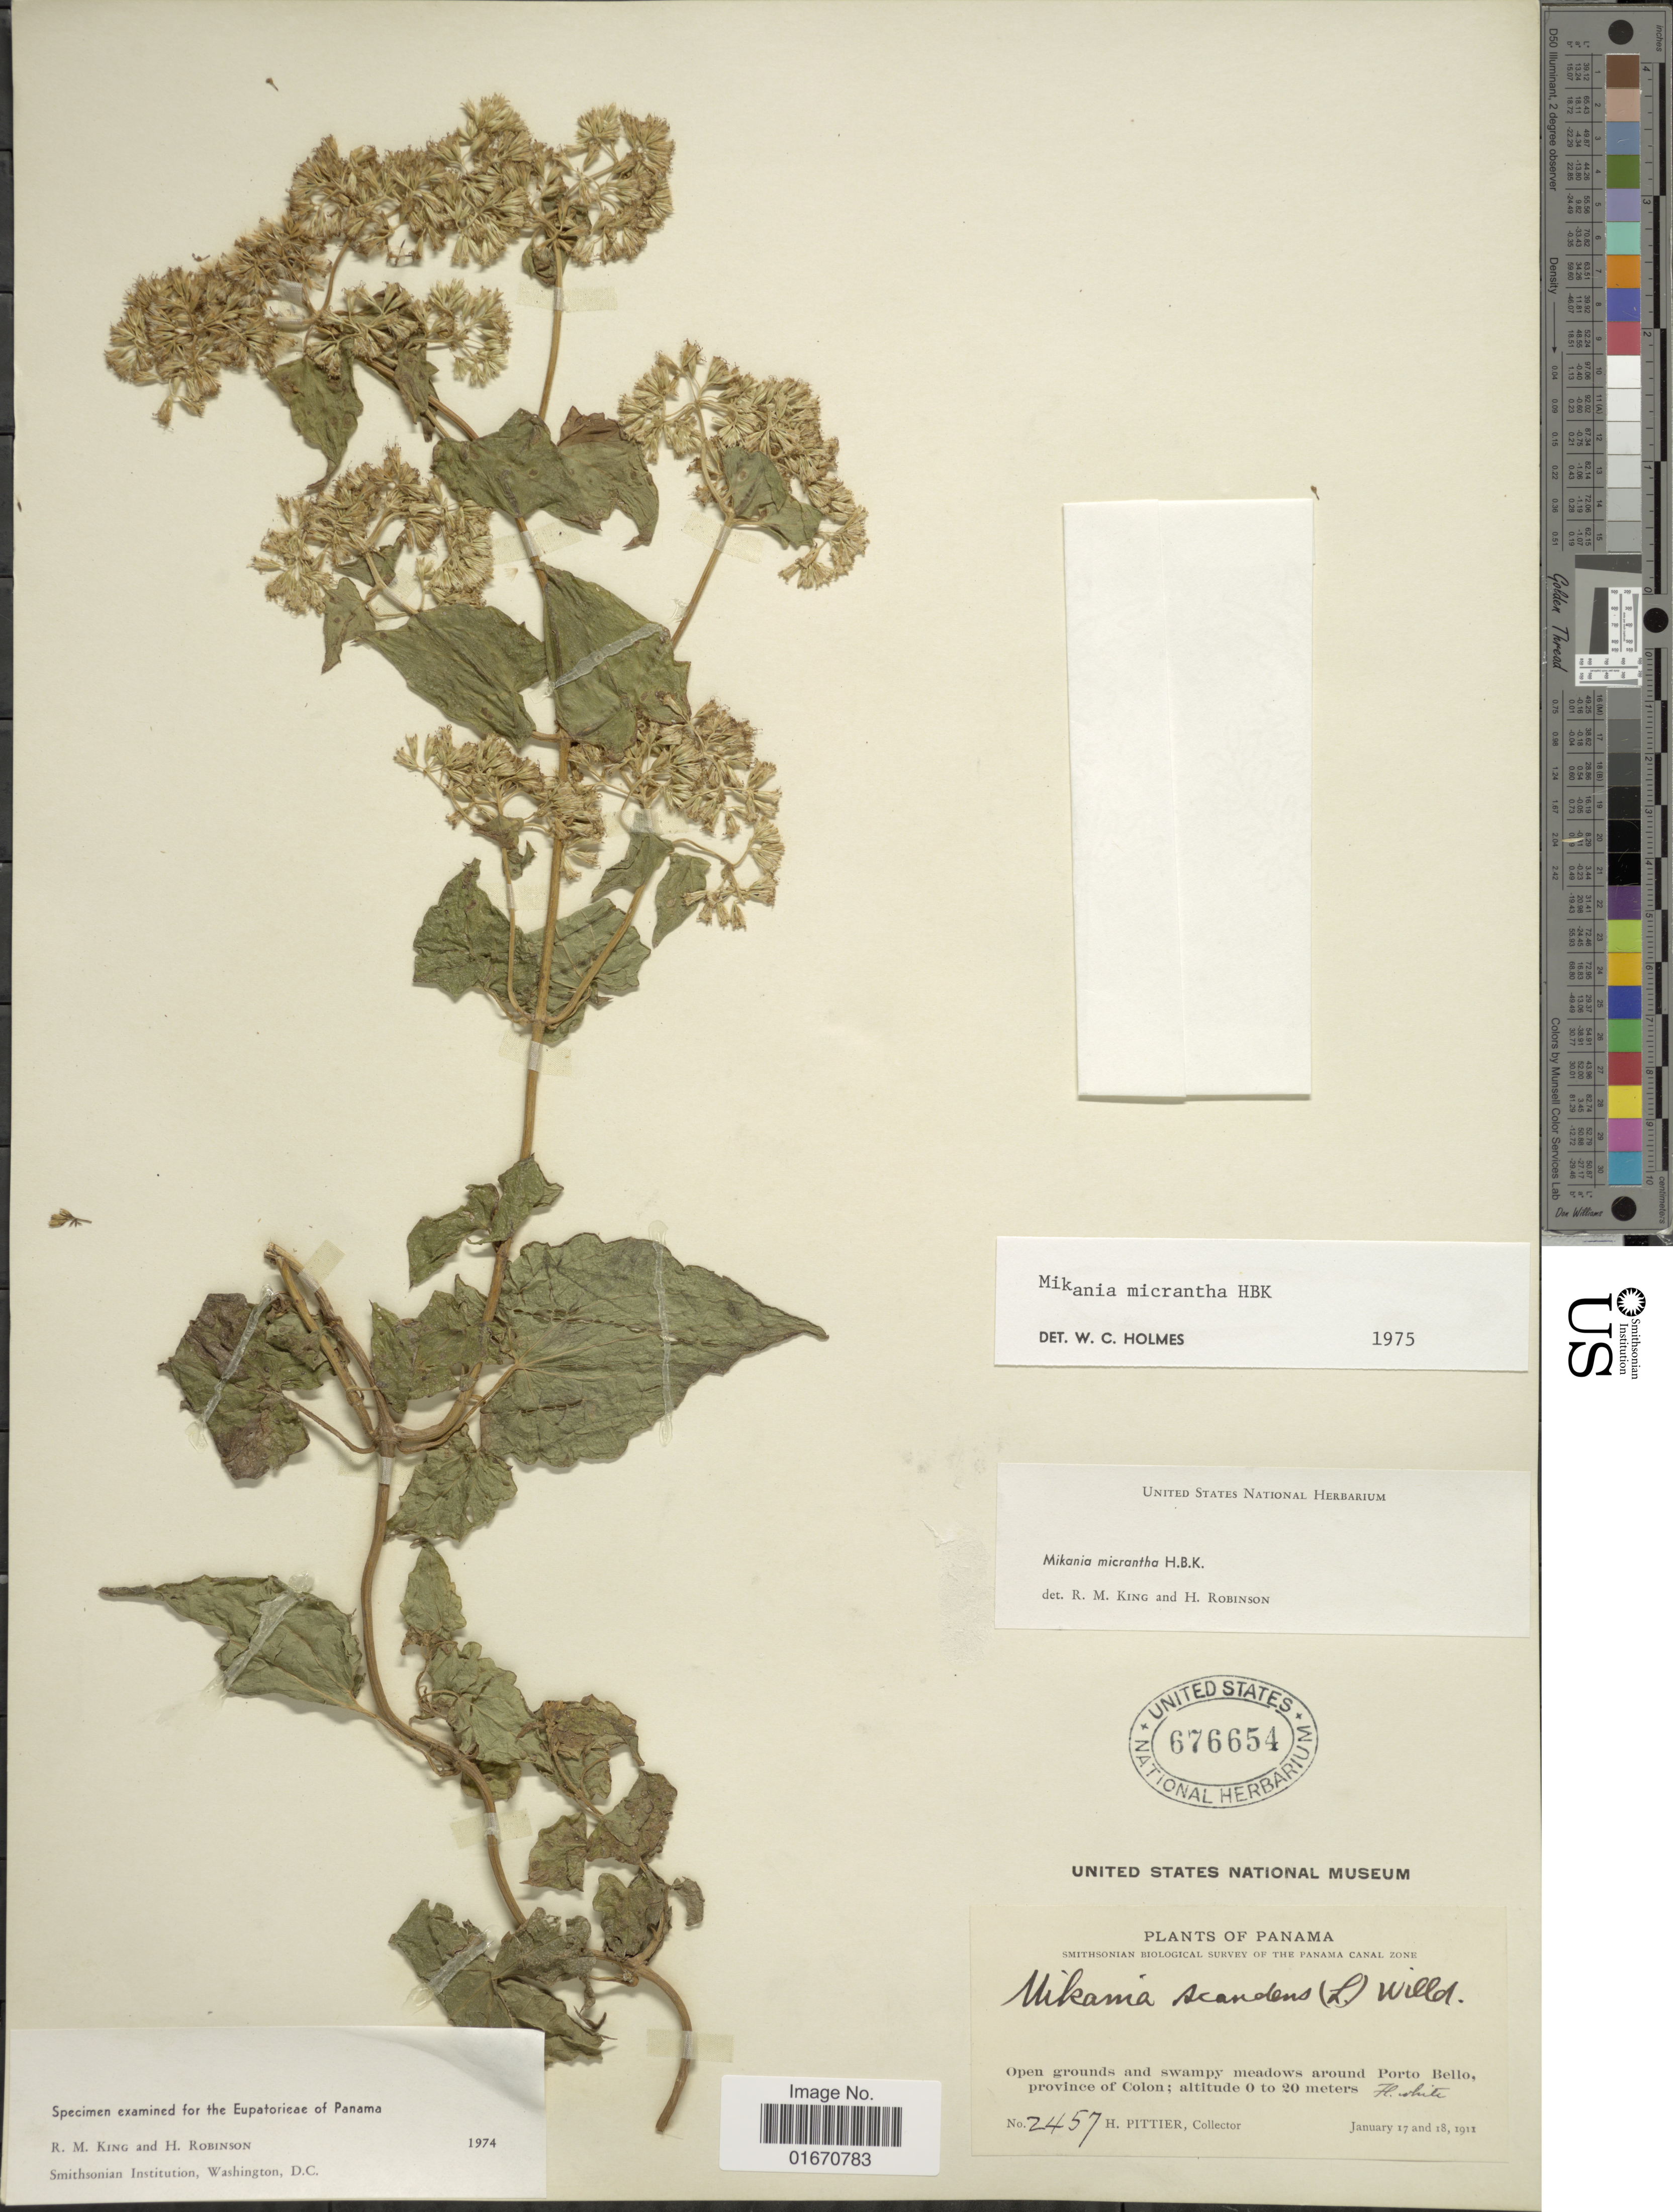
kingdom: Plantae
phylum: Tracheophyta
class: Magnoliopsida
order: Asterales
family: Asteraceae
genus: Mikania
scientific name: Mikania micrantha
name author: Kunth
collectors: H. F. Pittier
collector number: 2457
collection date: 1911-01-17/1911-01-18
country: Panama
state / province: Colón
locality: Around Porto Bello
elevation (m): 0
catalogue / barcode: US 676654